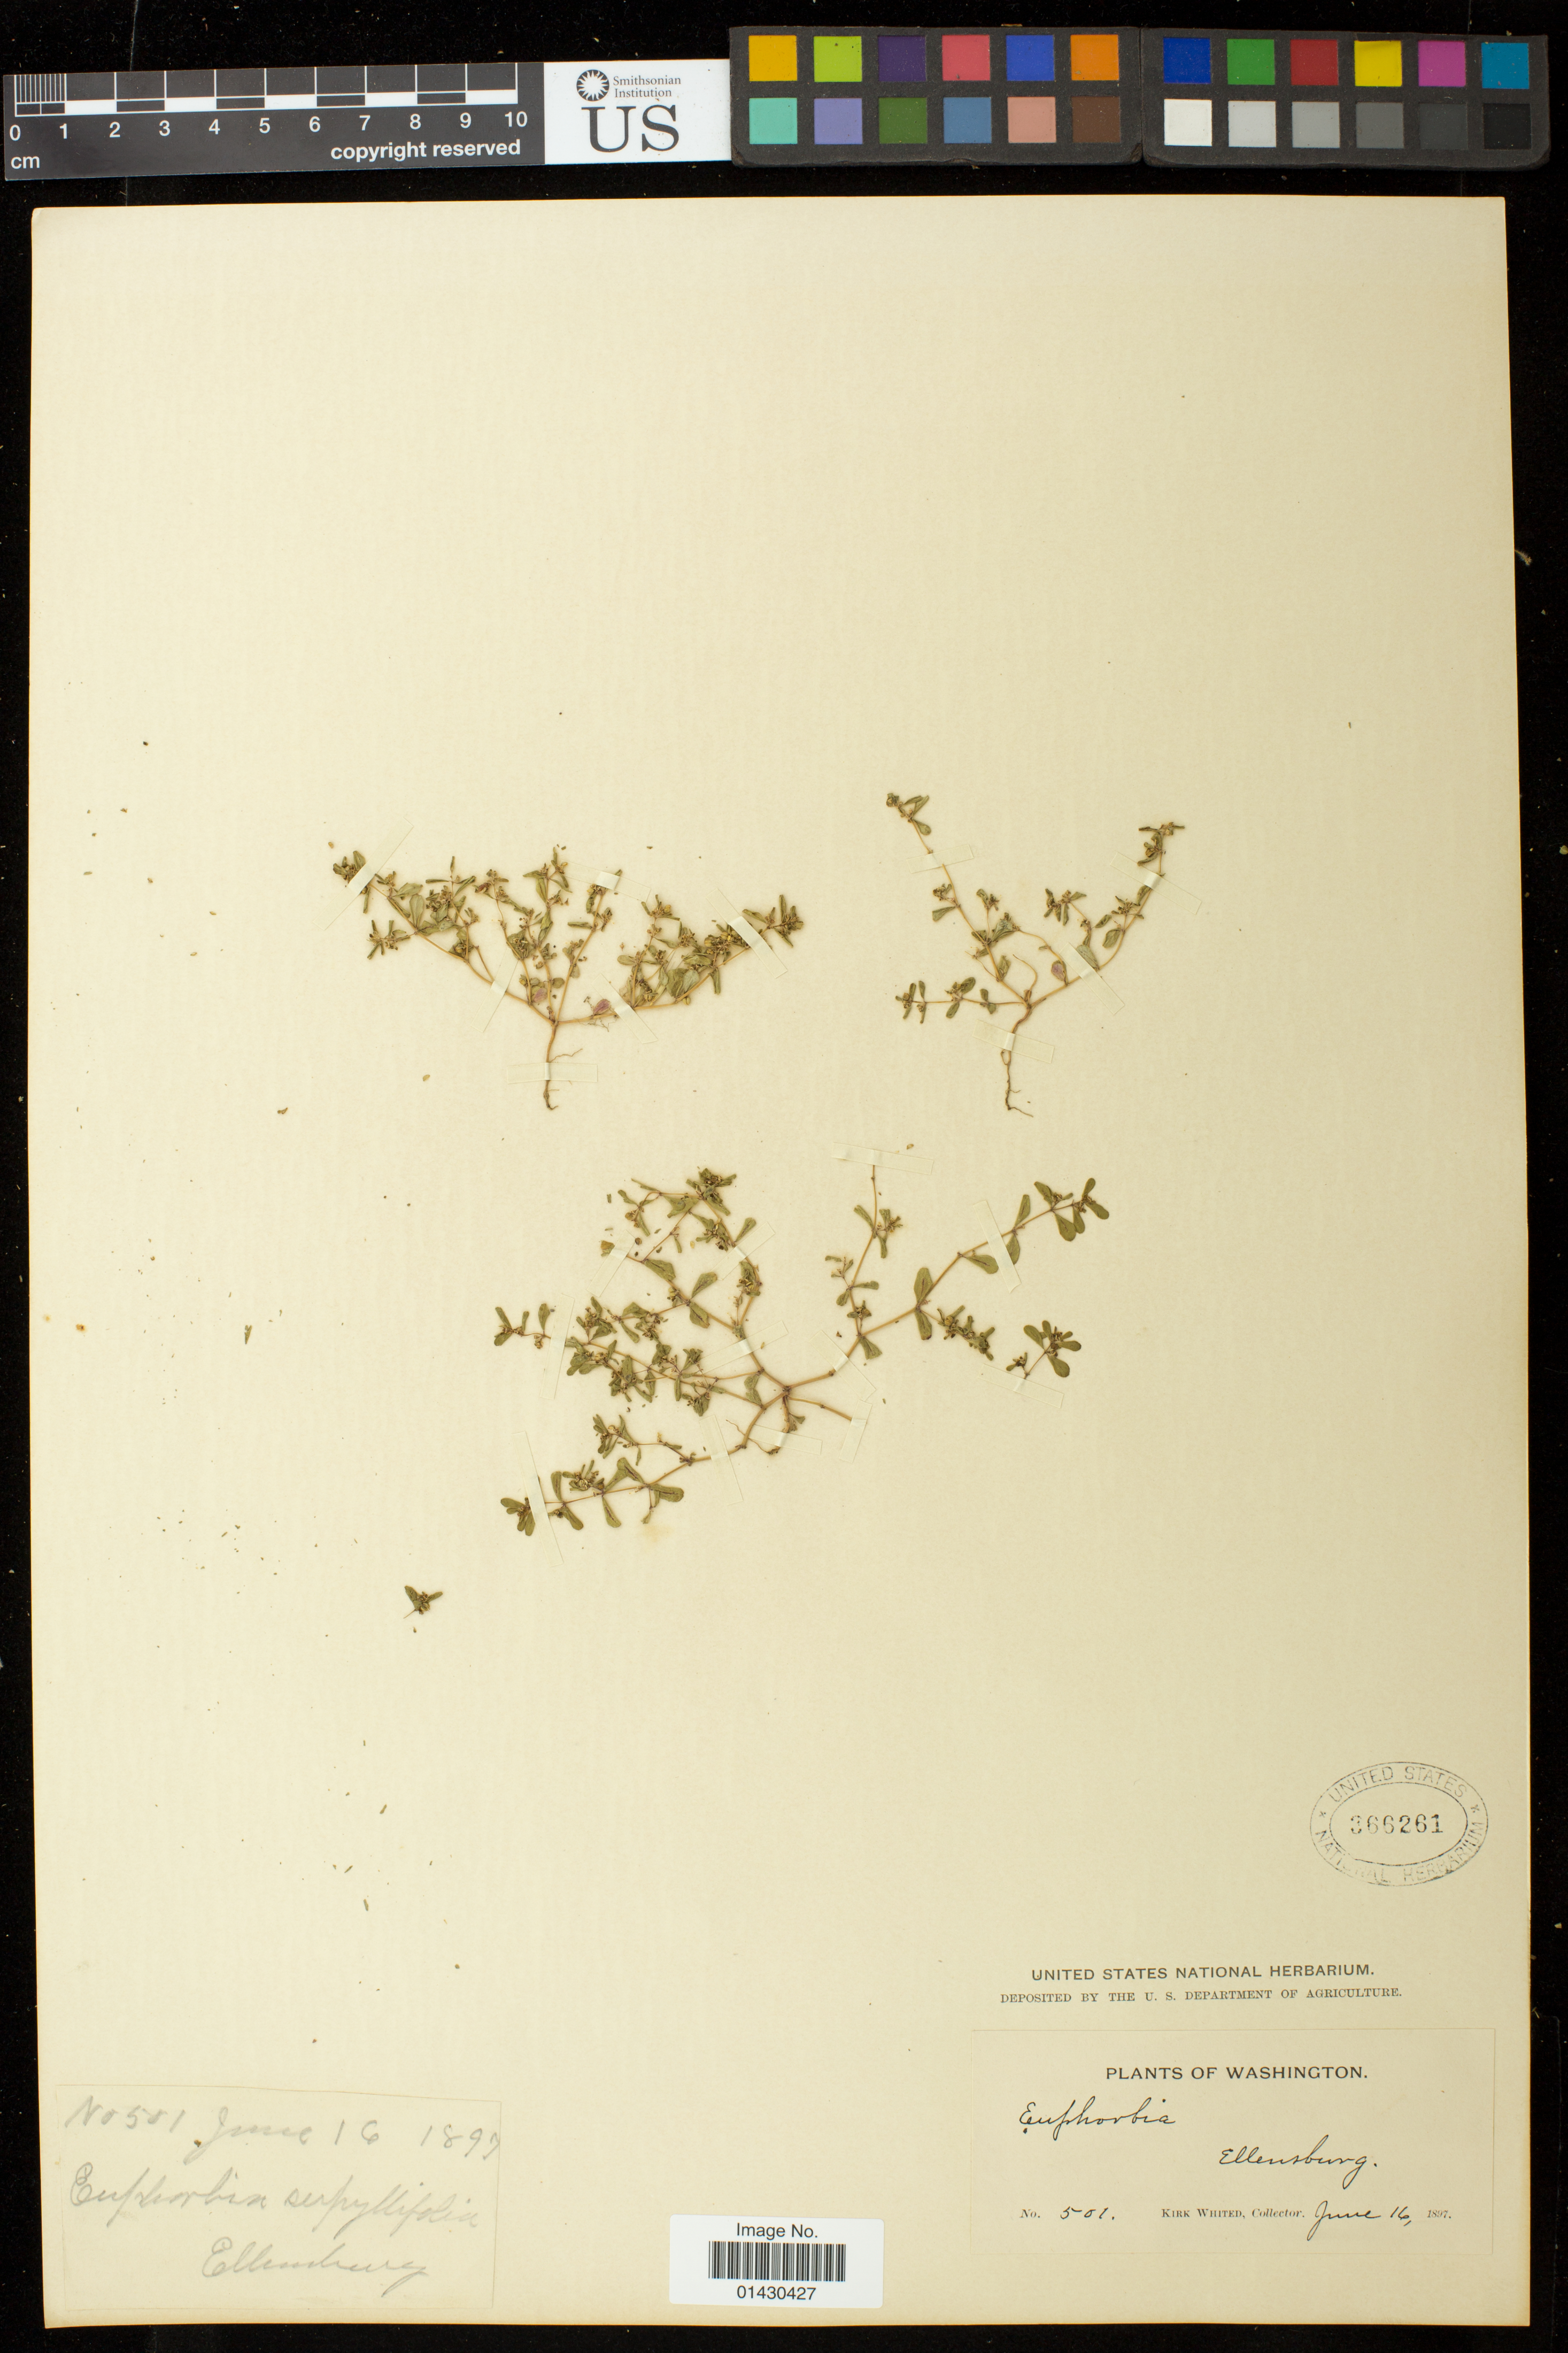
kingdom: Plantae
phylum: Tracheophyta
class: Magnoliopsida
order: Malpighiales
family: Euphorbiaceae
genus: Euphorbia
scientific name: Euphorbia serpillifolia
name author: Pers.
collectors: K. Whited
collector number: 501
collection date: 1897-06-16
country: United States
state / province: Washington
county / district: Kittitas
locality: Ellensburg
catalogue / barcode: US 366261